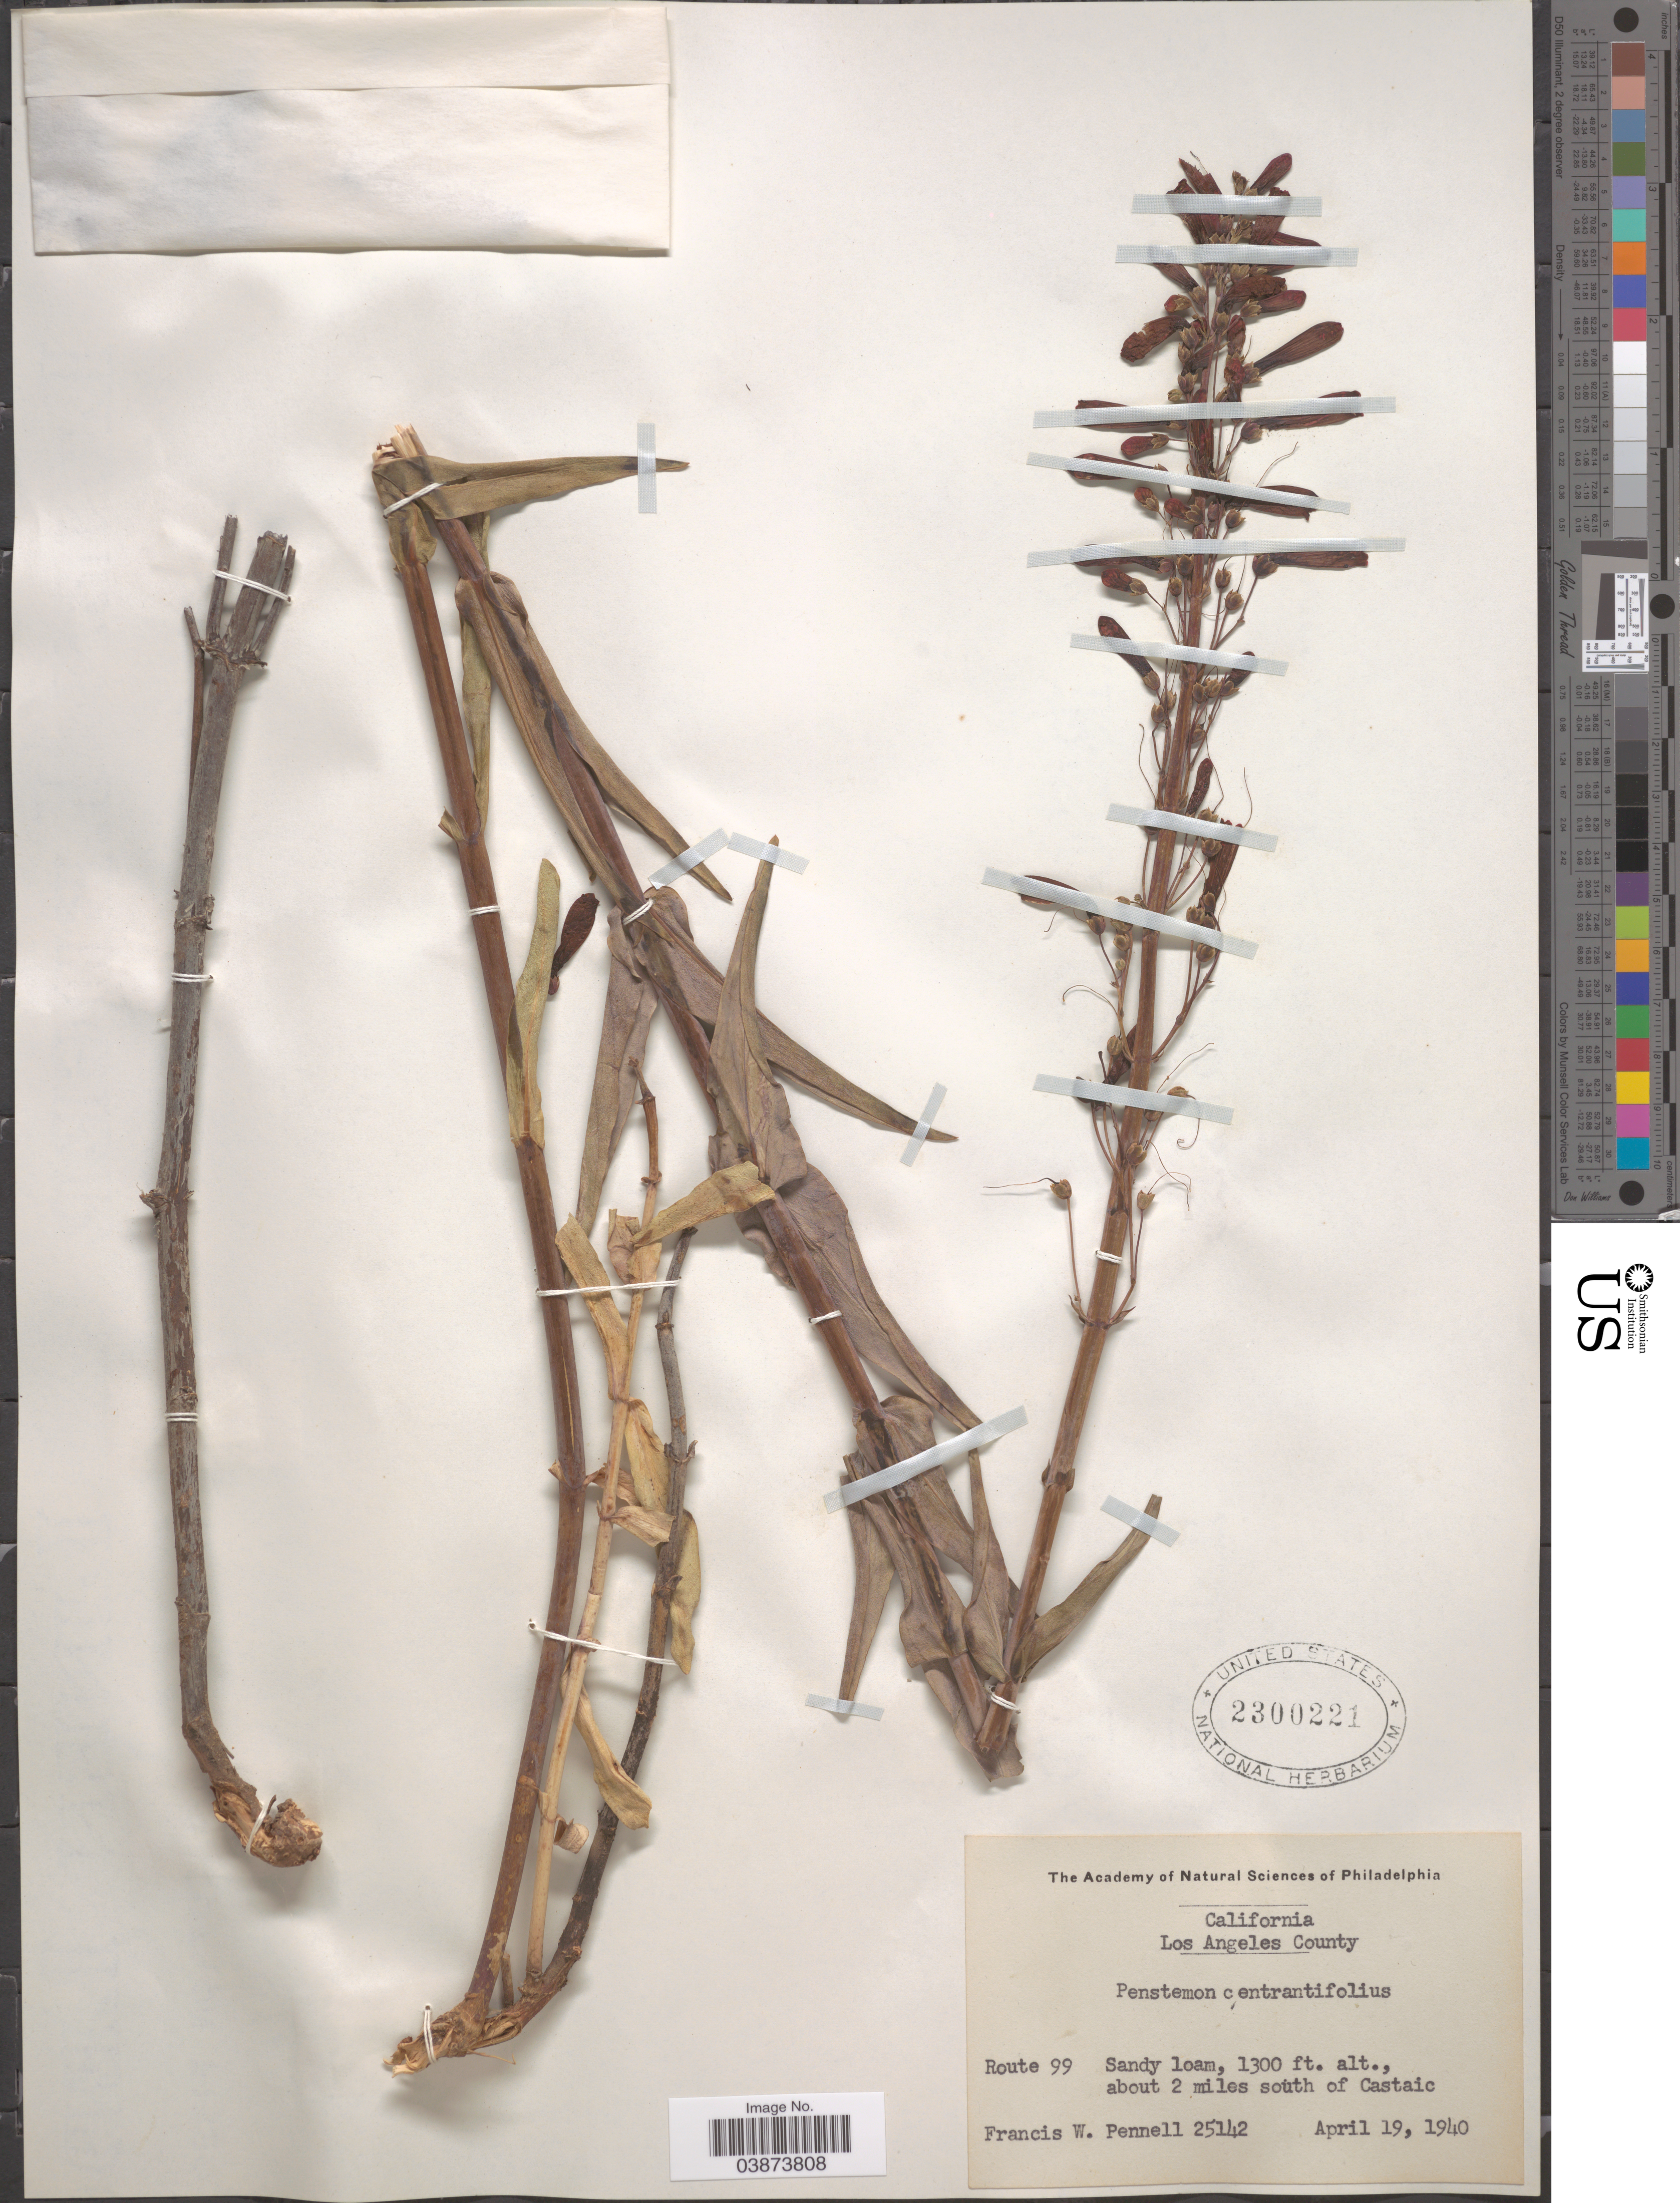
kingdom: Plantae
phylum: Tracheophyta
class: Magnoliopsida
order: Lamiales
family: Plantaginaceae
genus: Penstemon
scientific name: Penstemon centranthifolius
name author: Benth.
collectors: F. W. Pennell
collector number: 25142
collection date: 1940-04-19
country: United States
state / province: California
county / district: Los Angeles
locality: Los Angeles County. Route 99, about 2 miles south of Castaic.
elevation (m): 396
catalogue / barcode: US 2300221